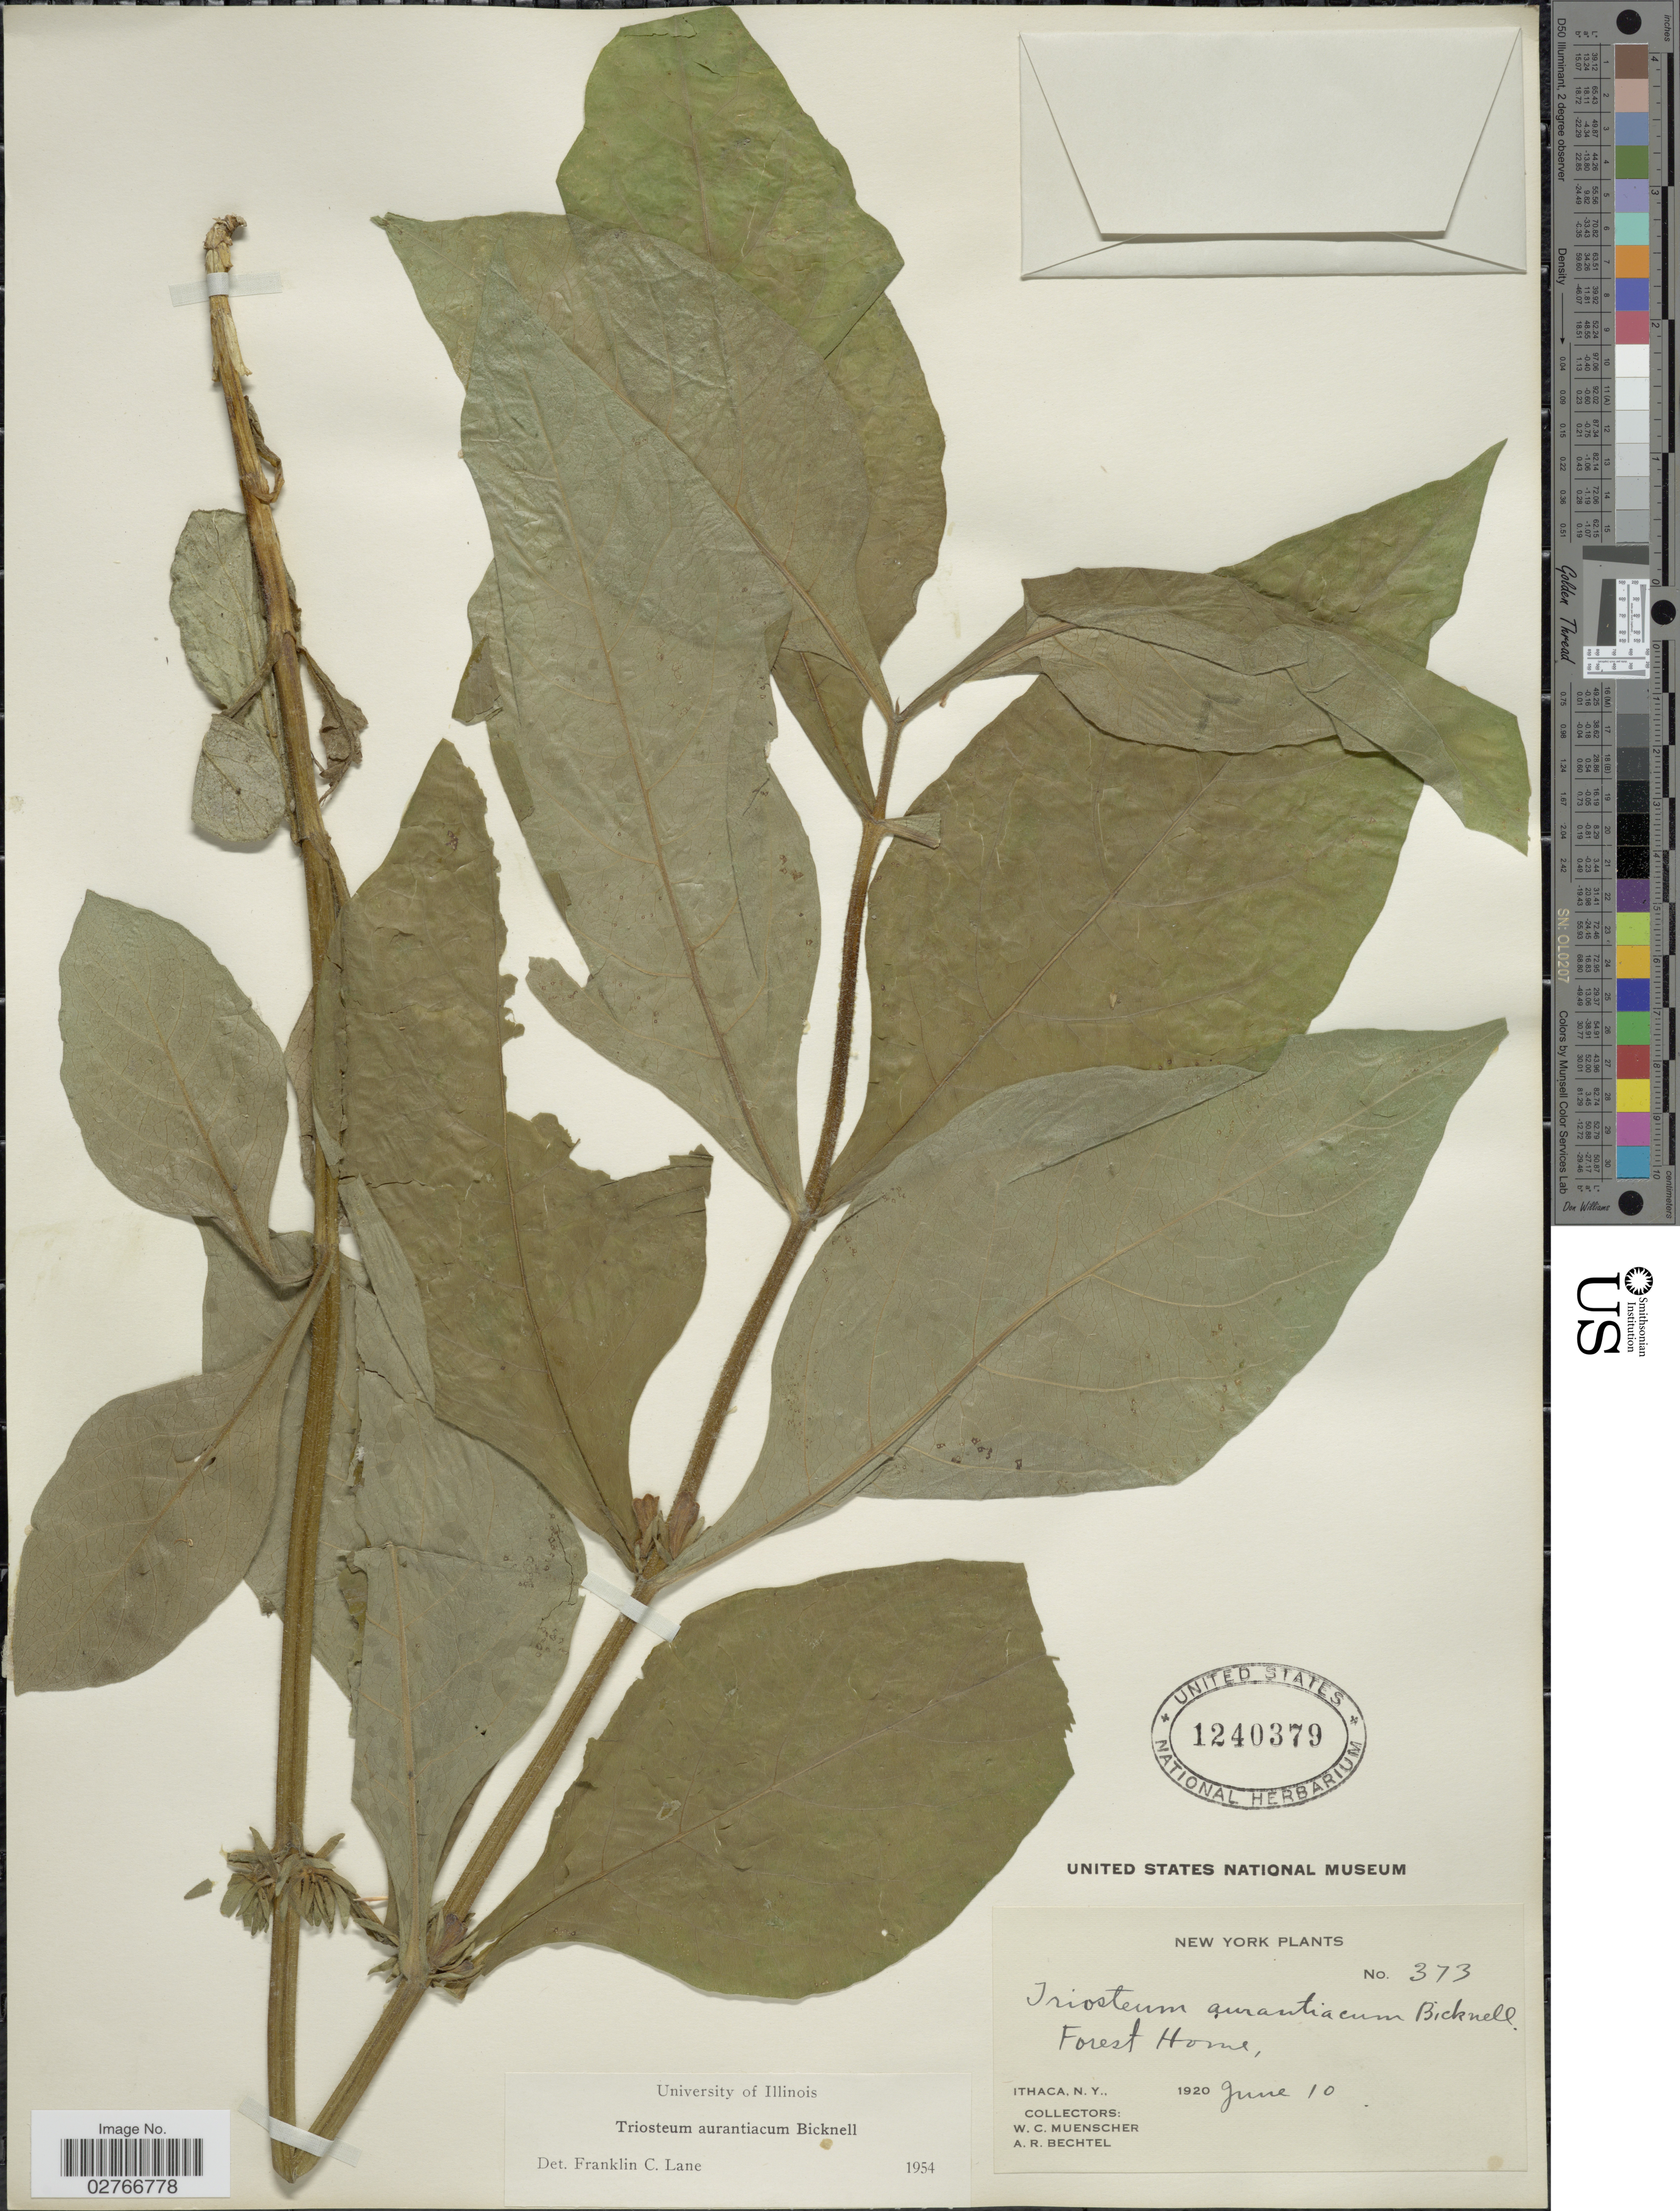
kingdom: Plantae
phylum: Tracheophyta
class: Magnoliopsida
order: Dipsacales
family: Caprifoliaceae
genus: Triosteum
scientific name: Triosteum aurantiacum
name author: E.P. Bicknell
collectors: W. Muenscher & A. Bechtel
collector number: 373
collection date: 1920-06-10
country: United States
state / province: New York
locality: Forest Home. Ithaca.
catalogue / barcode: US 1240379